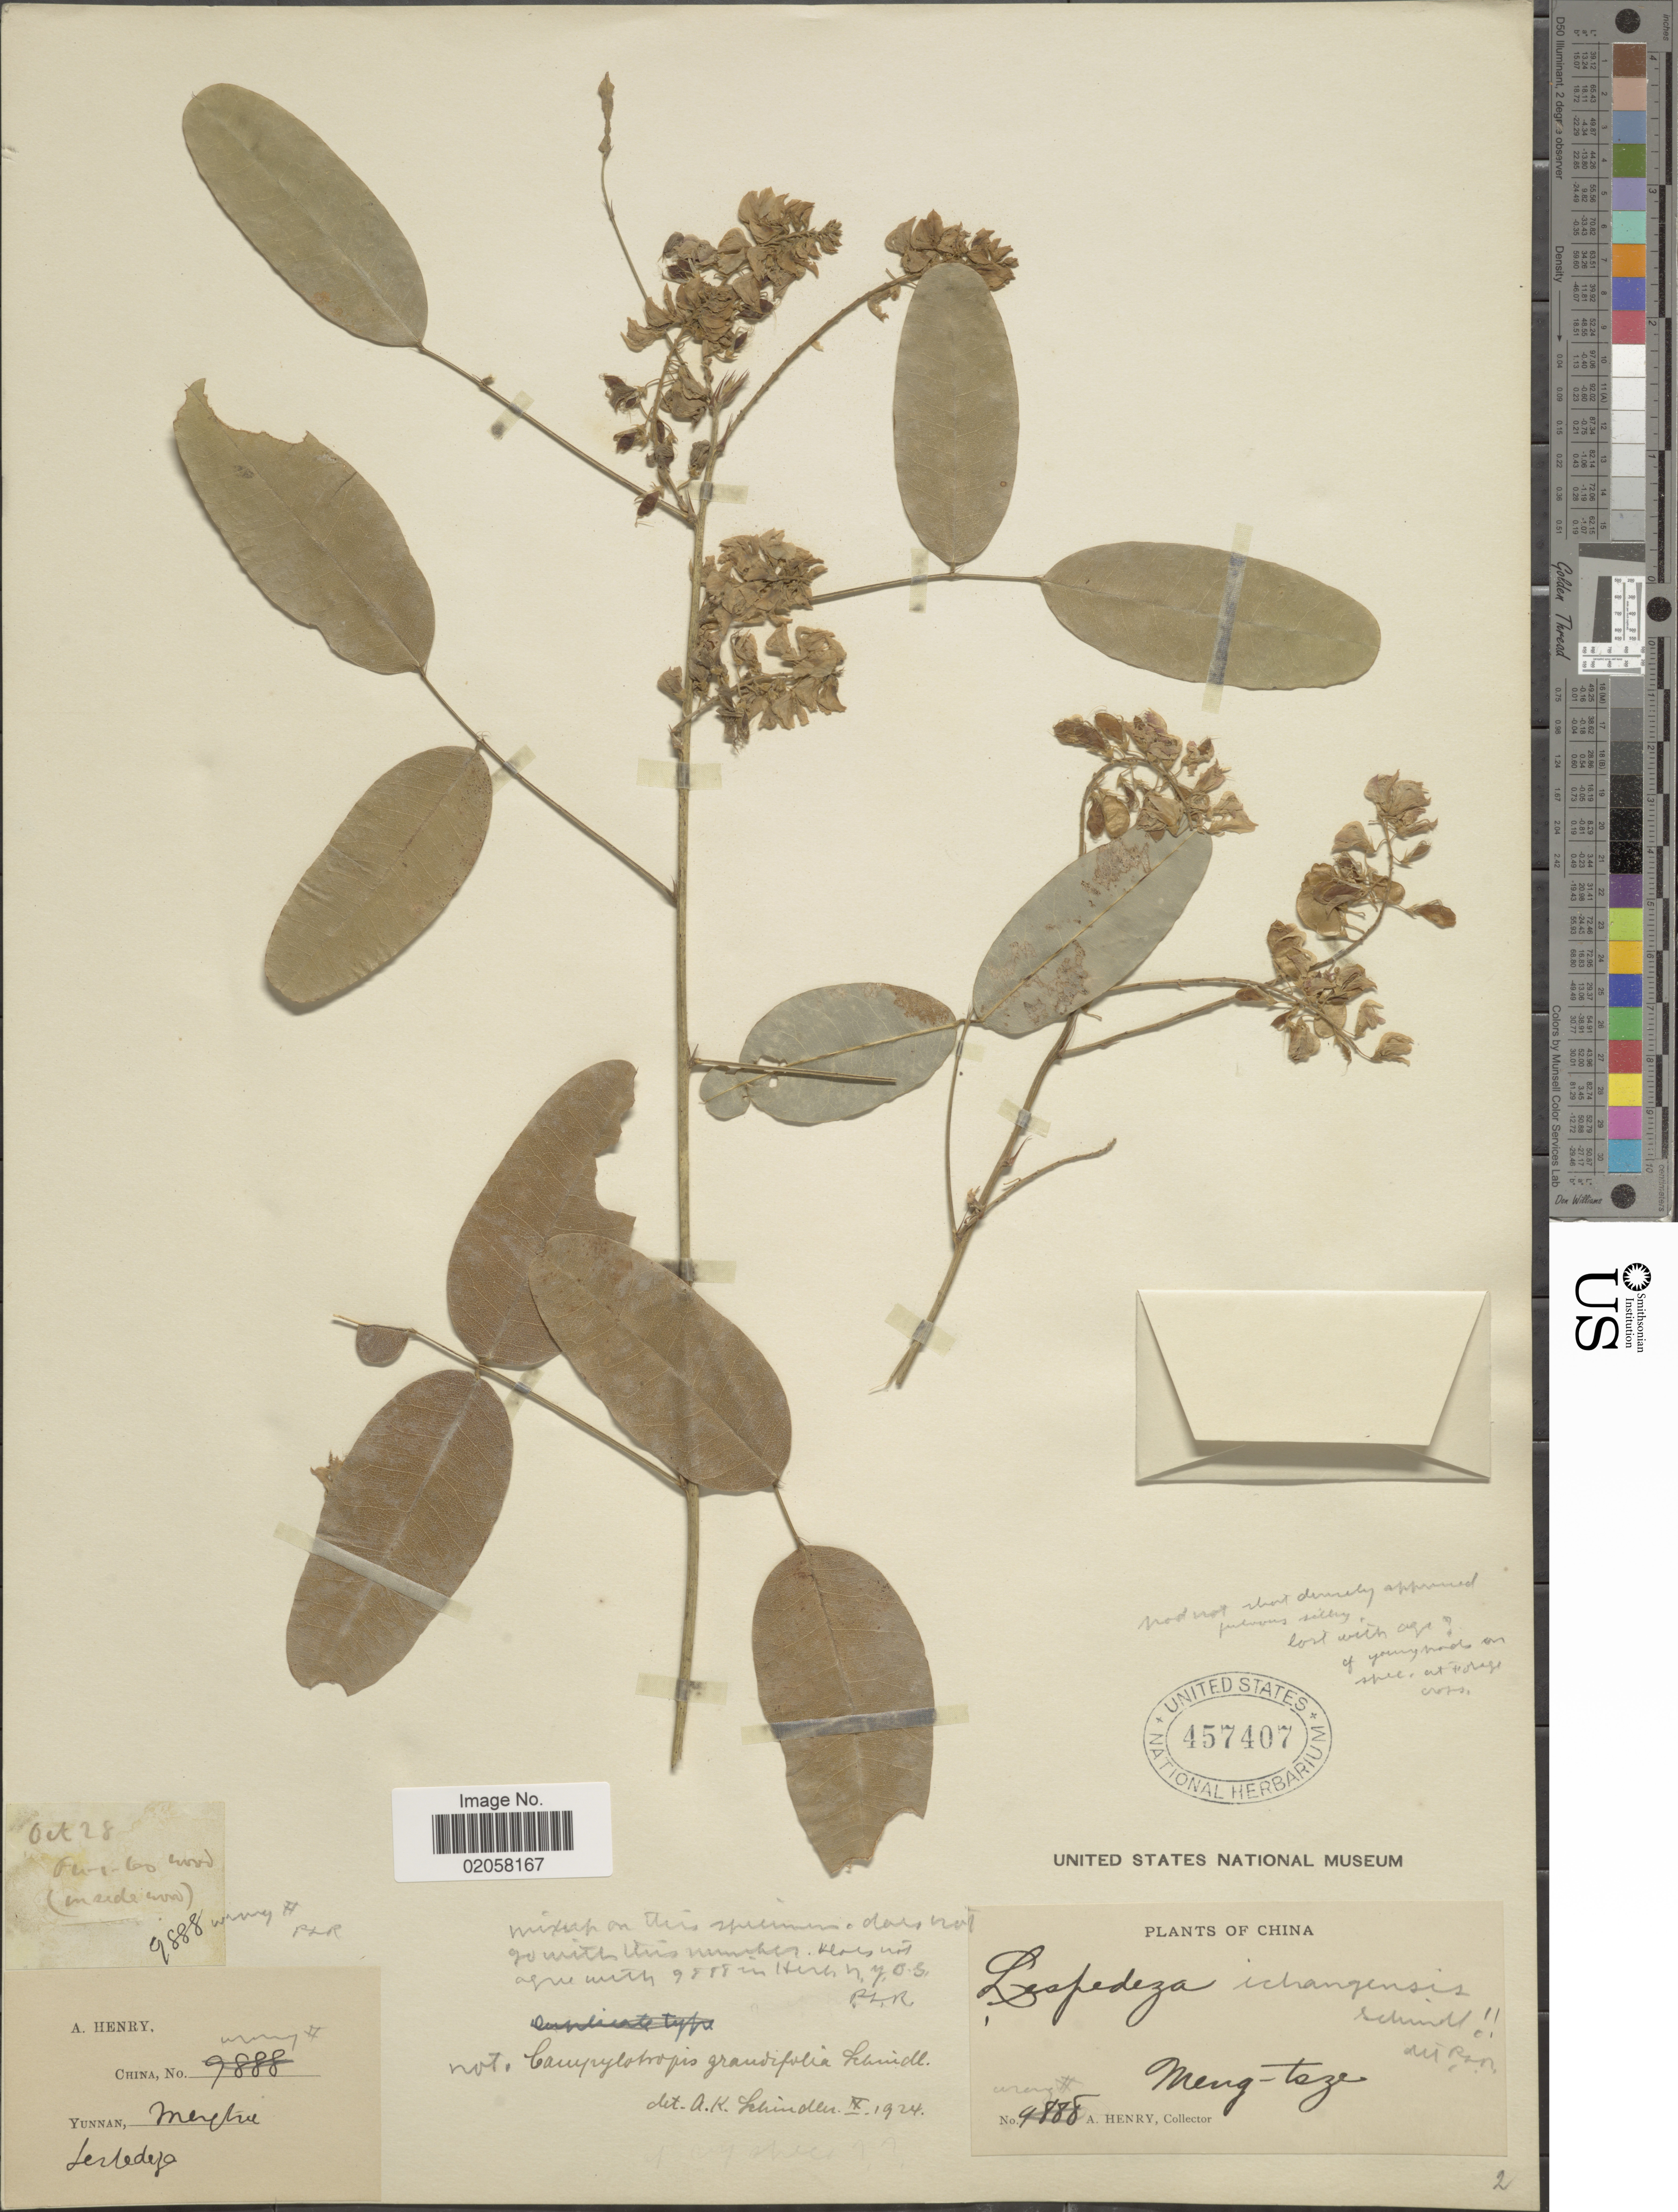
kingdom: Plantae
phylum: Tracheophyta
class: Magnoliopsida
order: Fabales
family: Fabaceae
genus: Campylotropis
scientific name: Campylotropis ichangensis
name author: Schindl. & Cheng f.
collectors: A. Henry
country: China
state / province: Yunnan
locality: Mengtze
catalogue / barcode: US 457407